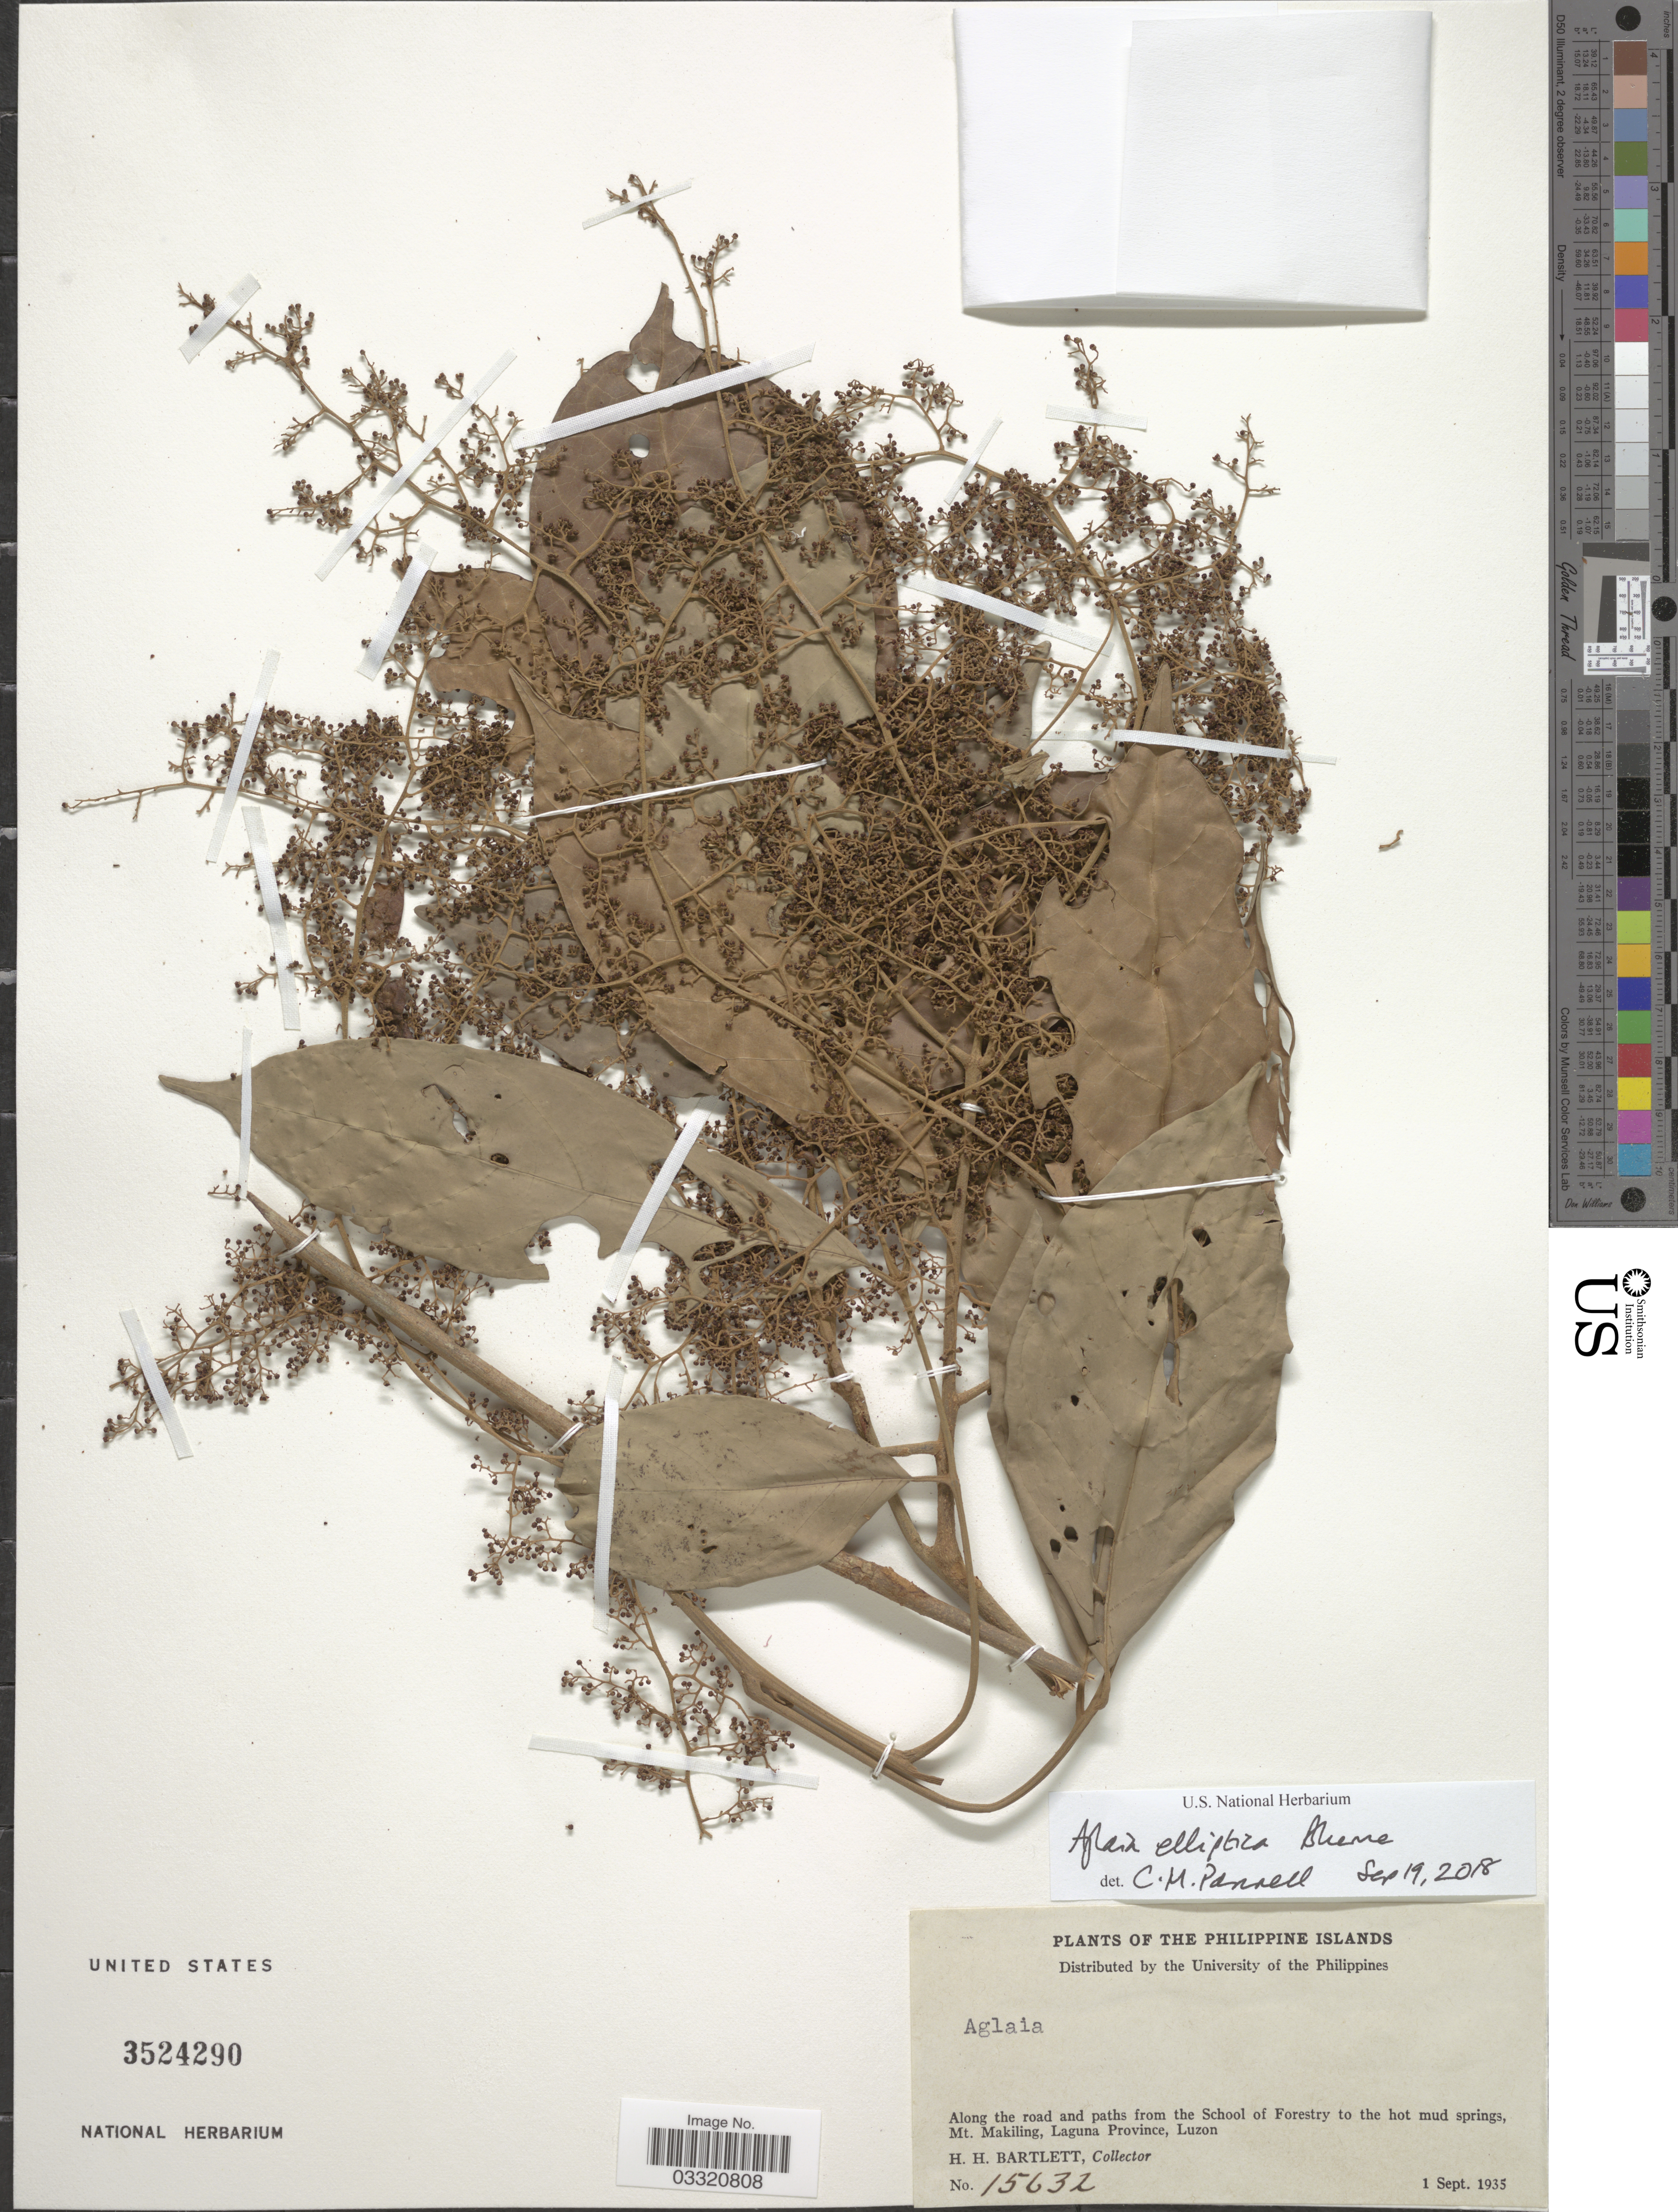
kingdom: Plantae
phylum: Tracheophyta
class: Magnoliopsida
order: Sapindales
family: Meliaceae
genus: Aglaia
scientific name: Aglaia elliptica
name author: Blume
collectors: H. H. Bartlett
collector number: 15632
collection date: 1935-09-01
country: Philippines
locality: Along the road and paths from the School of Forestry to the hot mud springs, Mt. Makiling, Laguna Province, Luzon.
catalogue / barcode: US 3524290